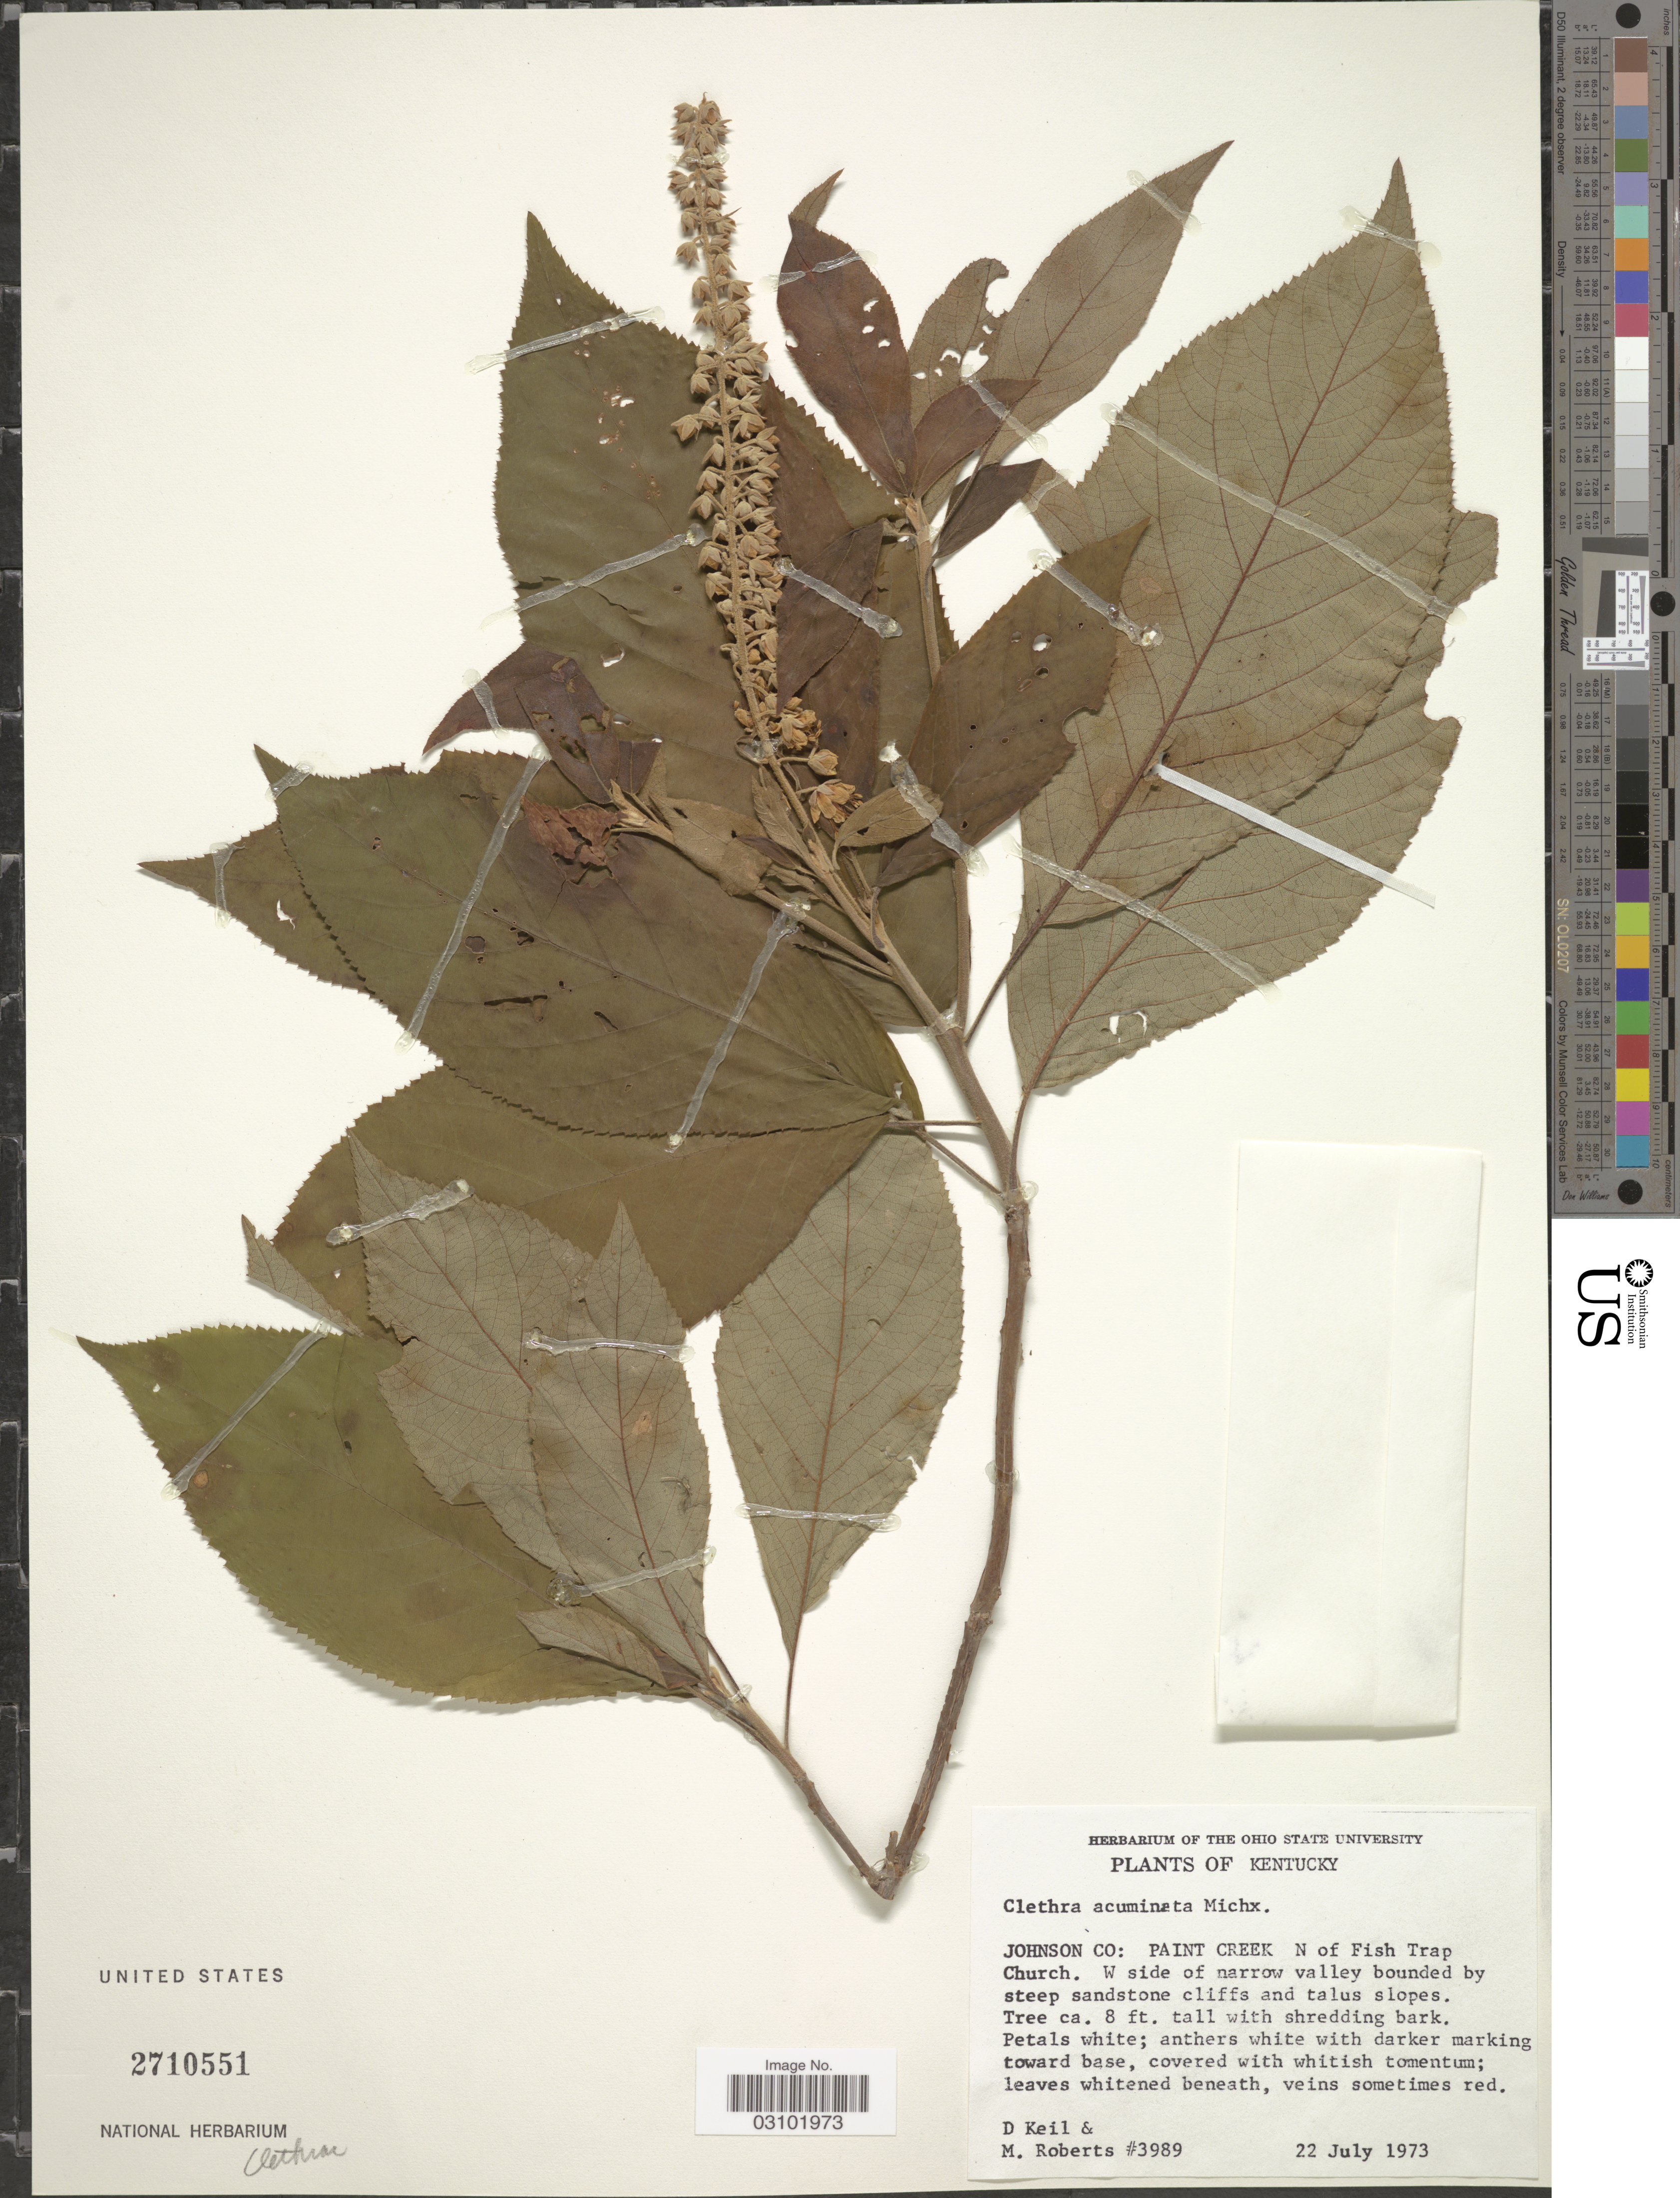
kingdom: Plantae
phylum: Tracheophyta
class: Magnoliopsida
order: Ericales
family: Clethraceae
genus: Clethra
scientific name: Clethra acuminata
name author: Michx.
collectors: D. J. Keil & M. Roberts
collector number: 3989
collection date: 1973-07-22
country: United States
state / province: Kentucky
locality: Johnson Co: Paint Creek N of Fish Trap Church. W side of barrow valley bounded by steep sandstone cliffs and talus slopes.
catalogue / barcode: US 2710551